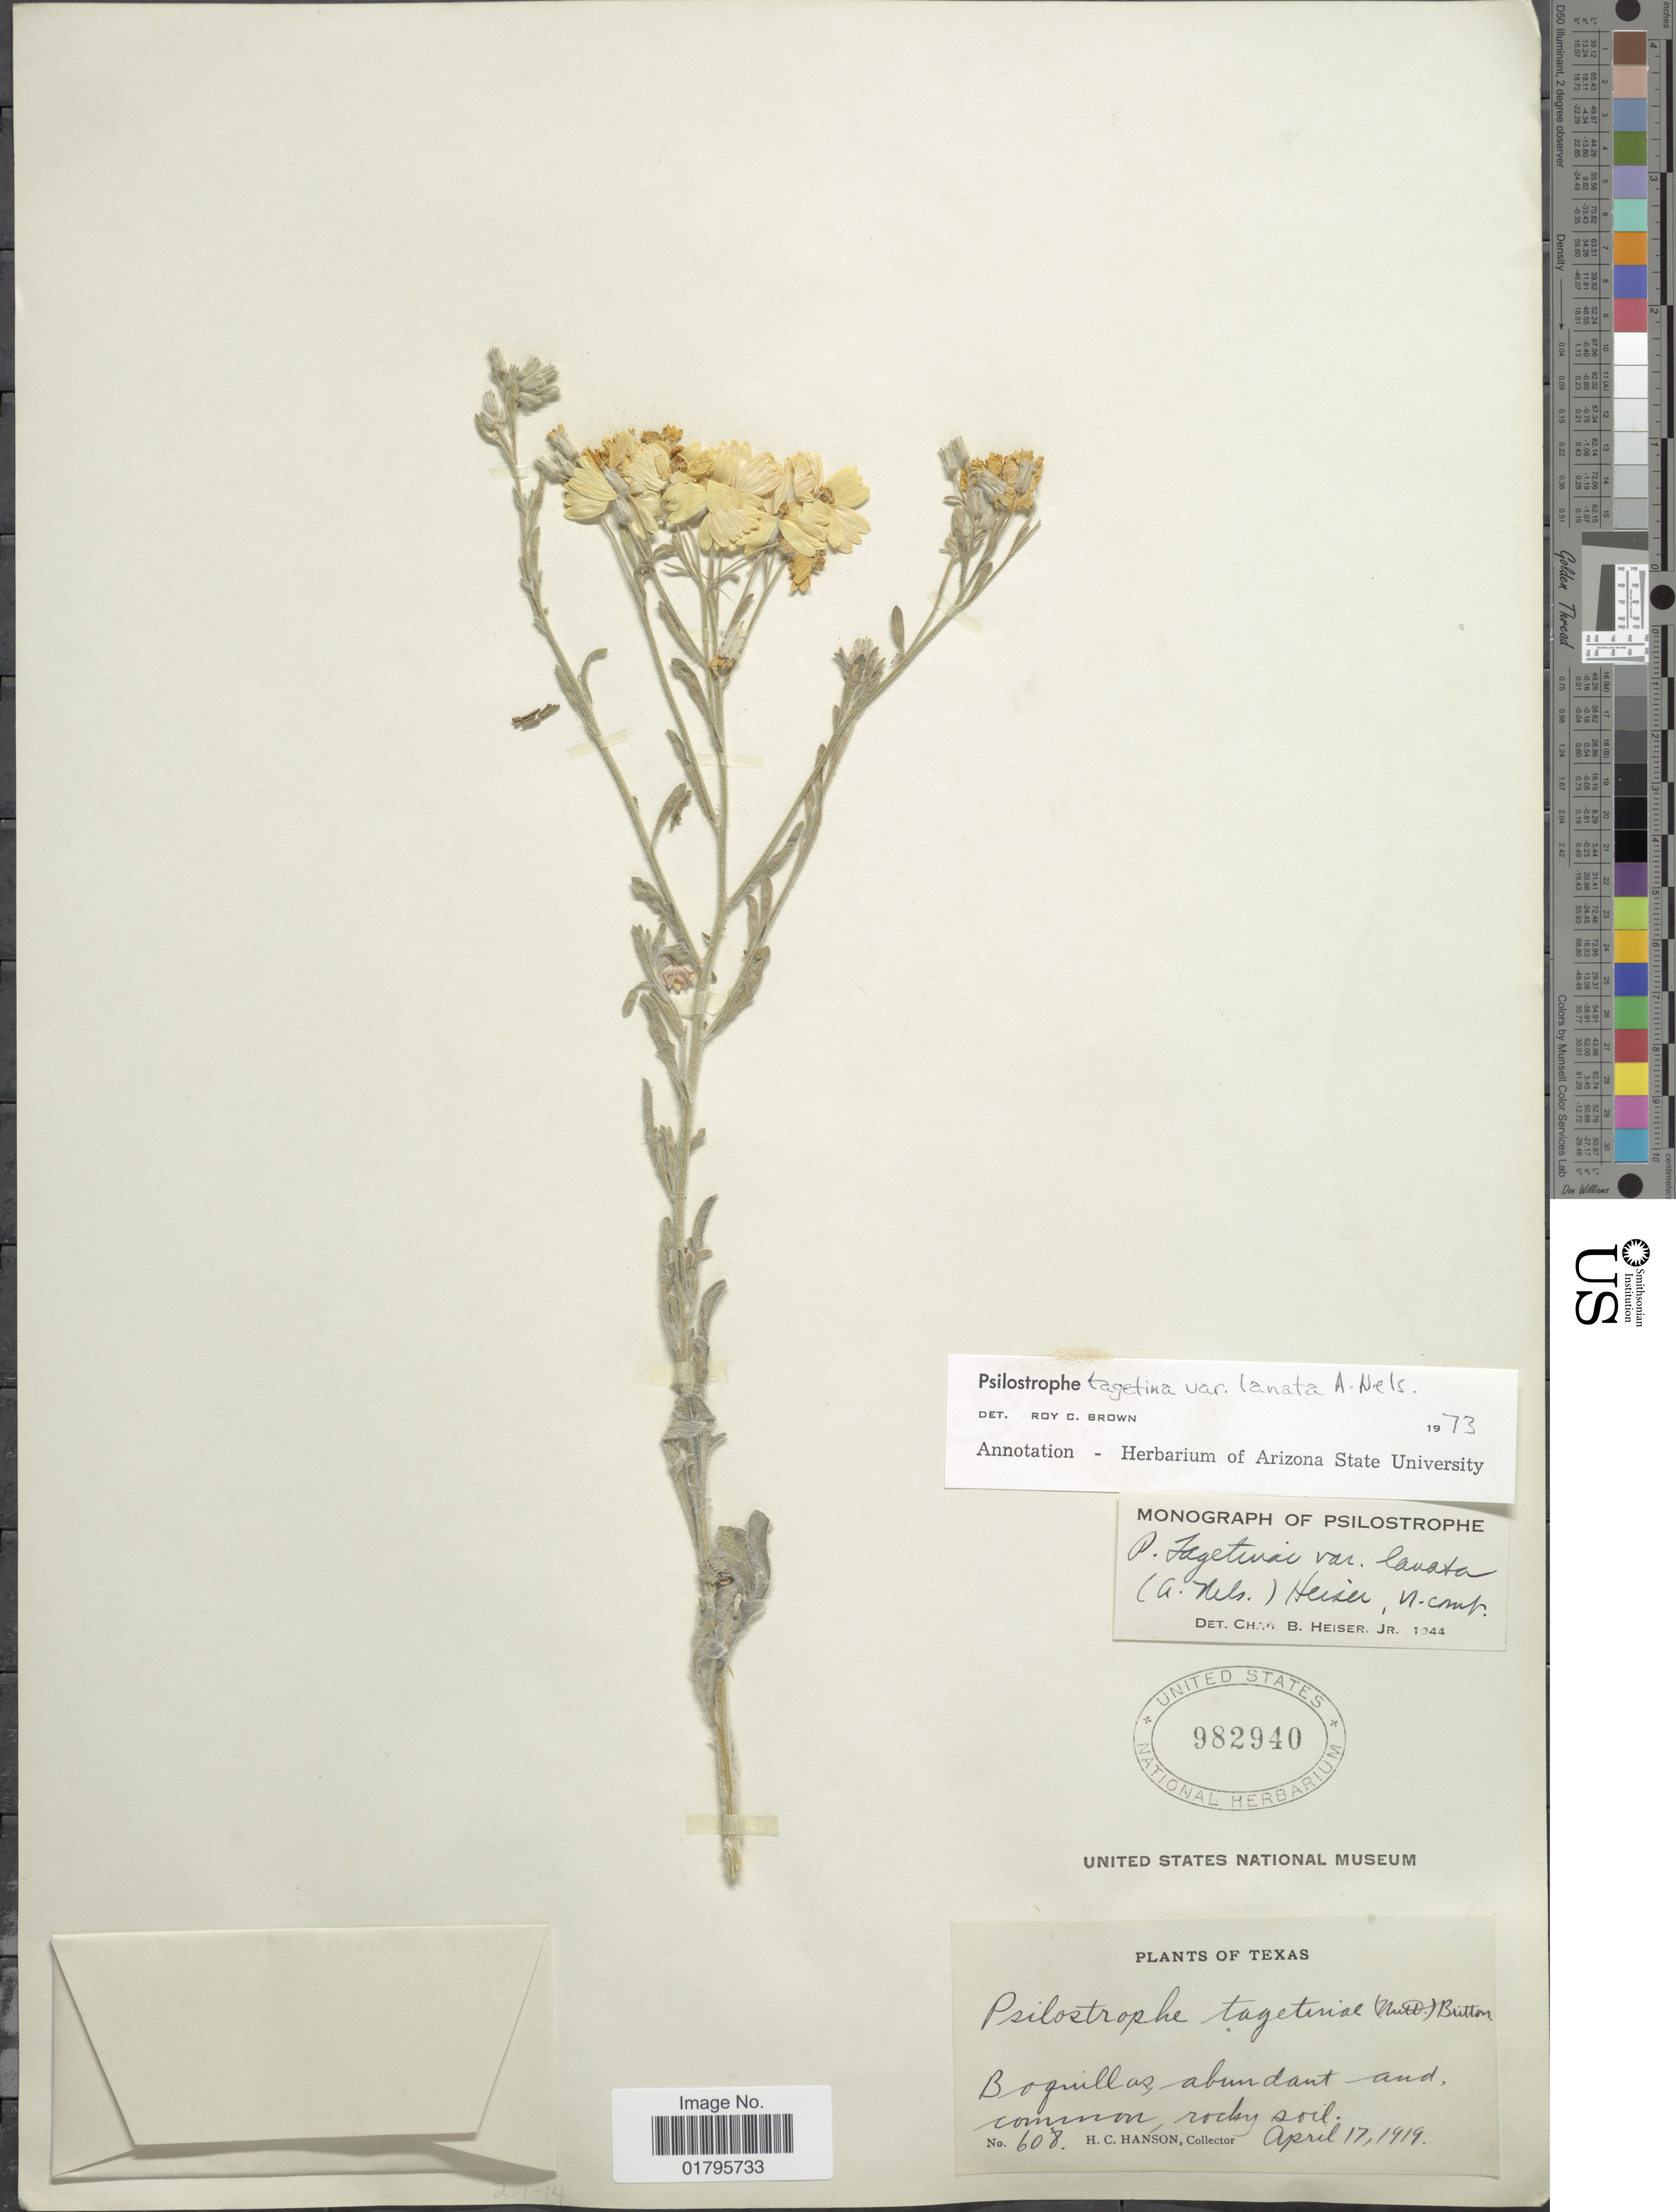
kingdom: Plantae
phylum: Tracheophyta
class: Magnoliopsida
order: Asterales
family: Asteraceae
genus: Psilostrophe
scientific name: Psilostrophe tagetina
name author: (Nutt.) Greene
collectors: H. Hanson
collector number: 608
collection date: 1919-04-17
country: United States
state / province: Texas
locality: Boquillas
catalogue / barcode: US 982940